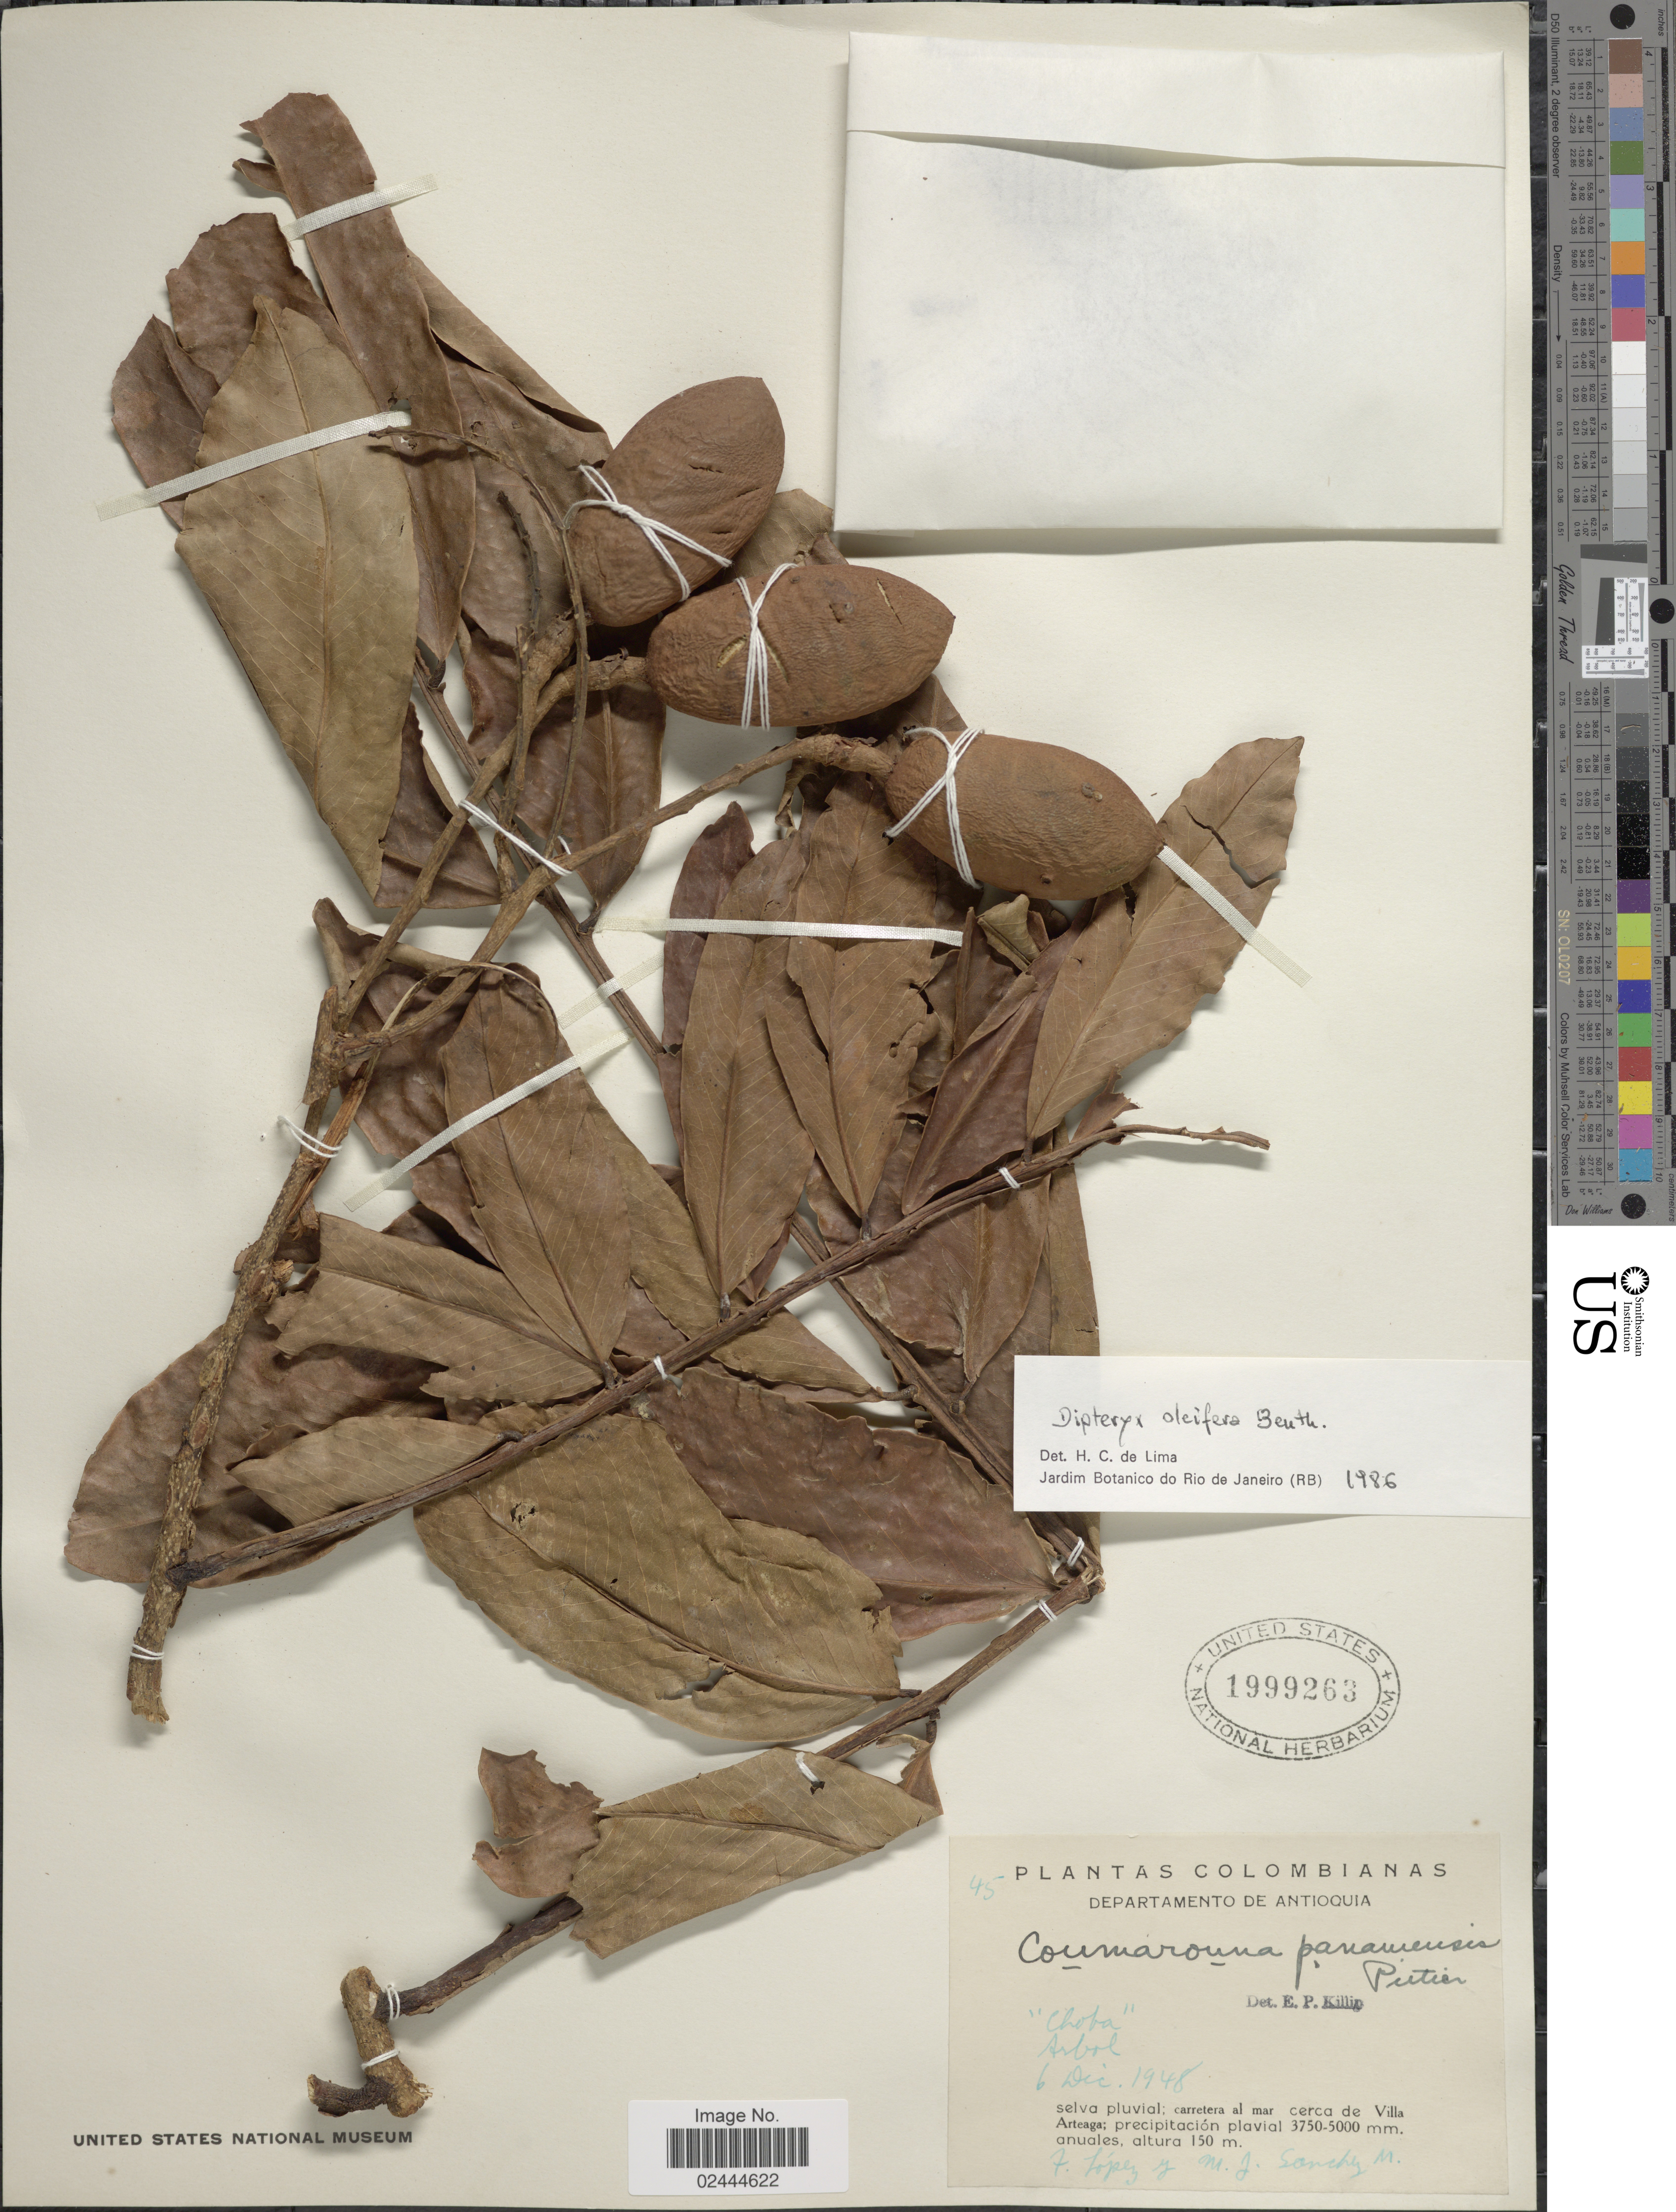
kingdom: Plantae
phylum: Tracheophyta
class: Magnoliopsida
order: Fabales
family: Fabaceae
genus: Dipteryx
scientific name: Dipteryx oleifera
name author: Benth.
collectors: F. Lopéz & M. Sanchez M.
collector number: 45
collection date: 1948-12-06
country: Colombia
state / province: Antioquia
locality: Cerca de Villa Arteaga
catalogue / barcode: US 1999263